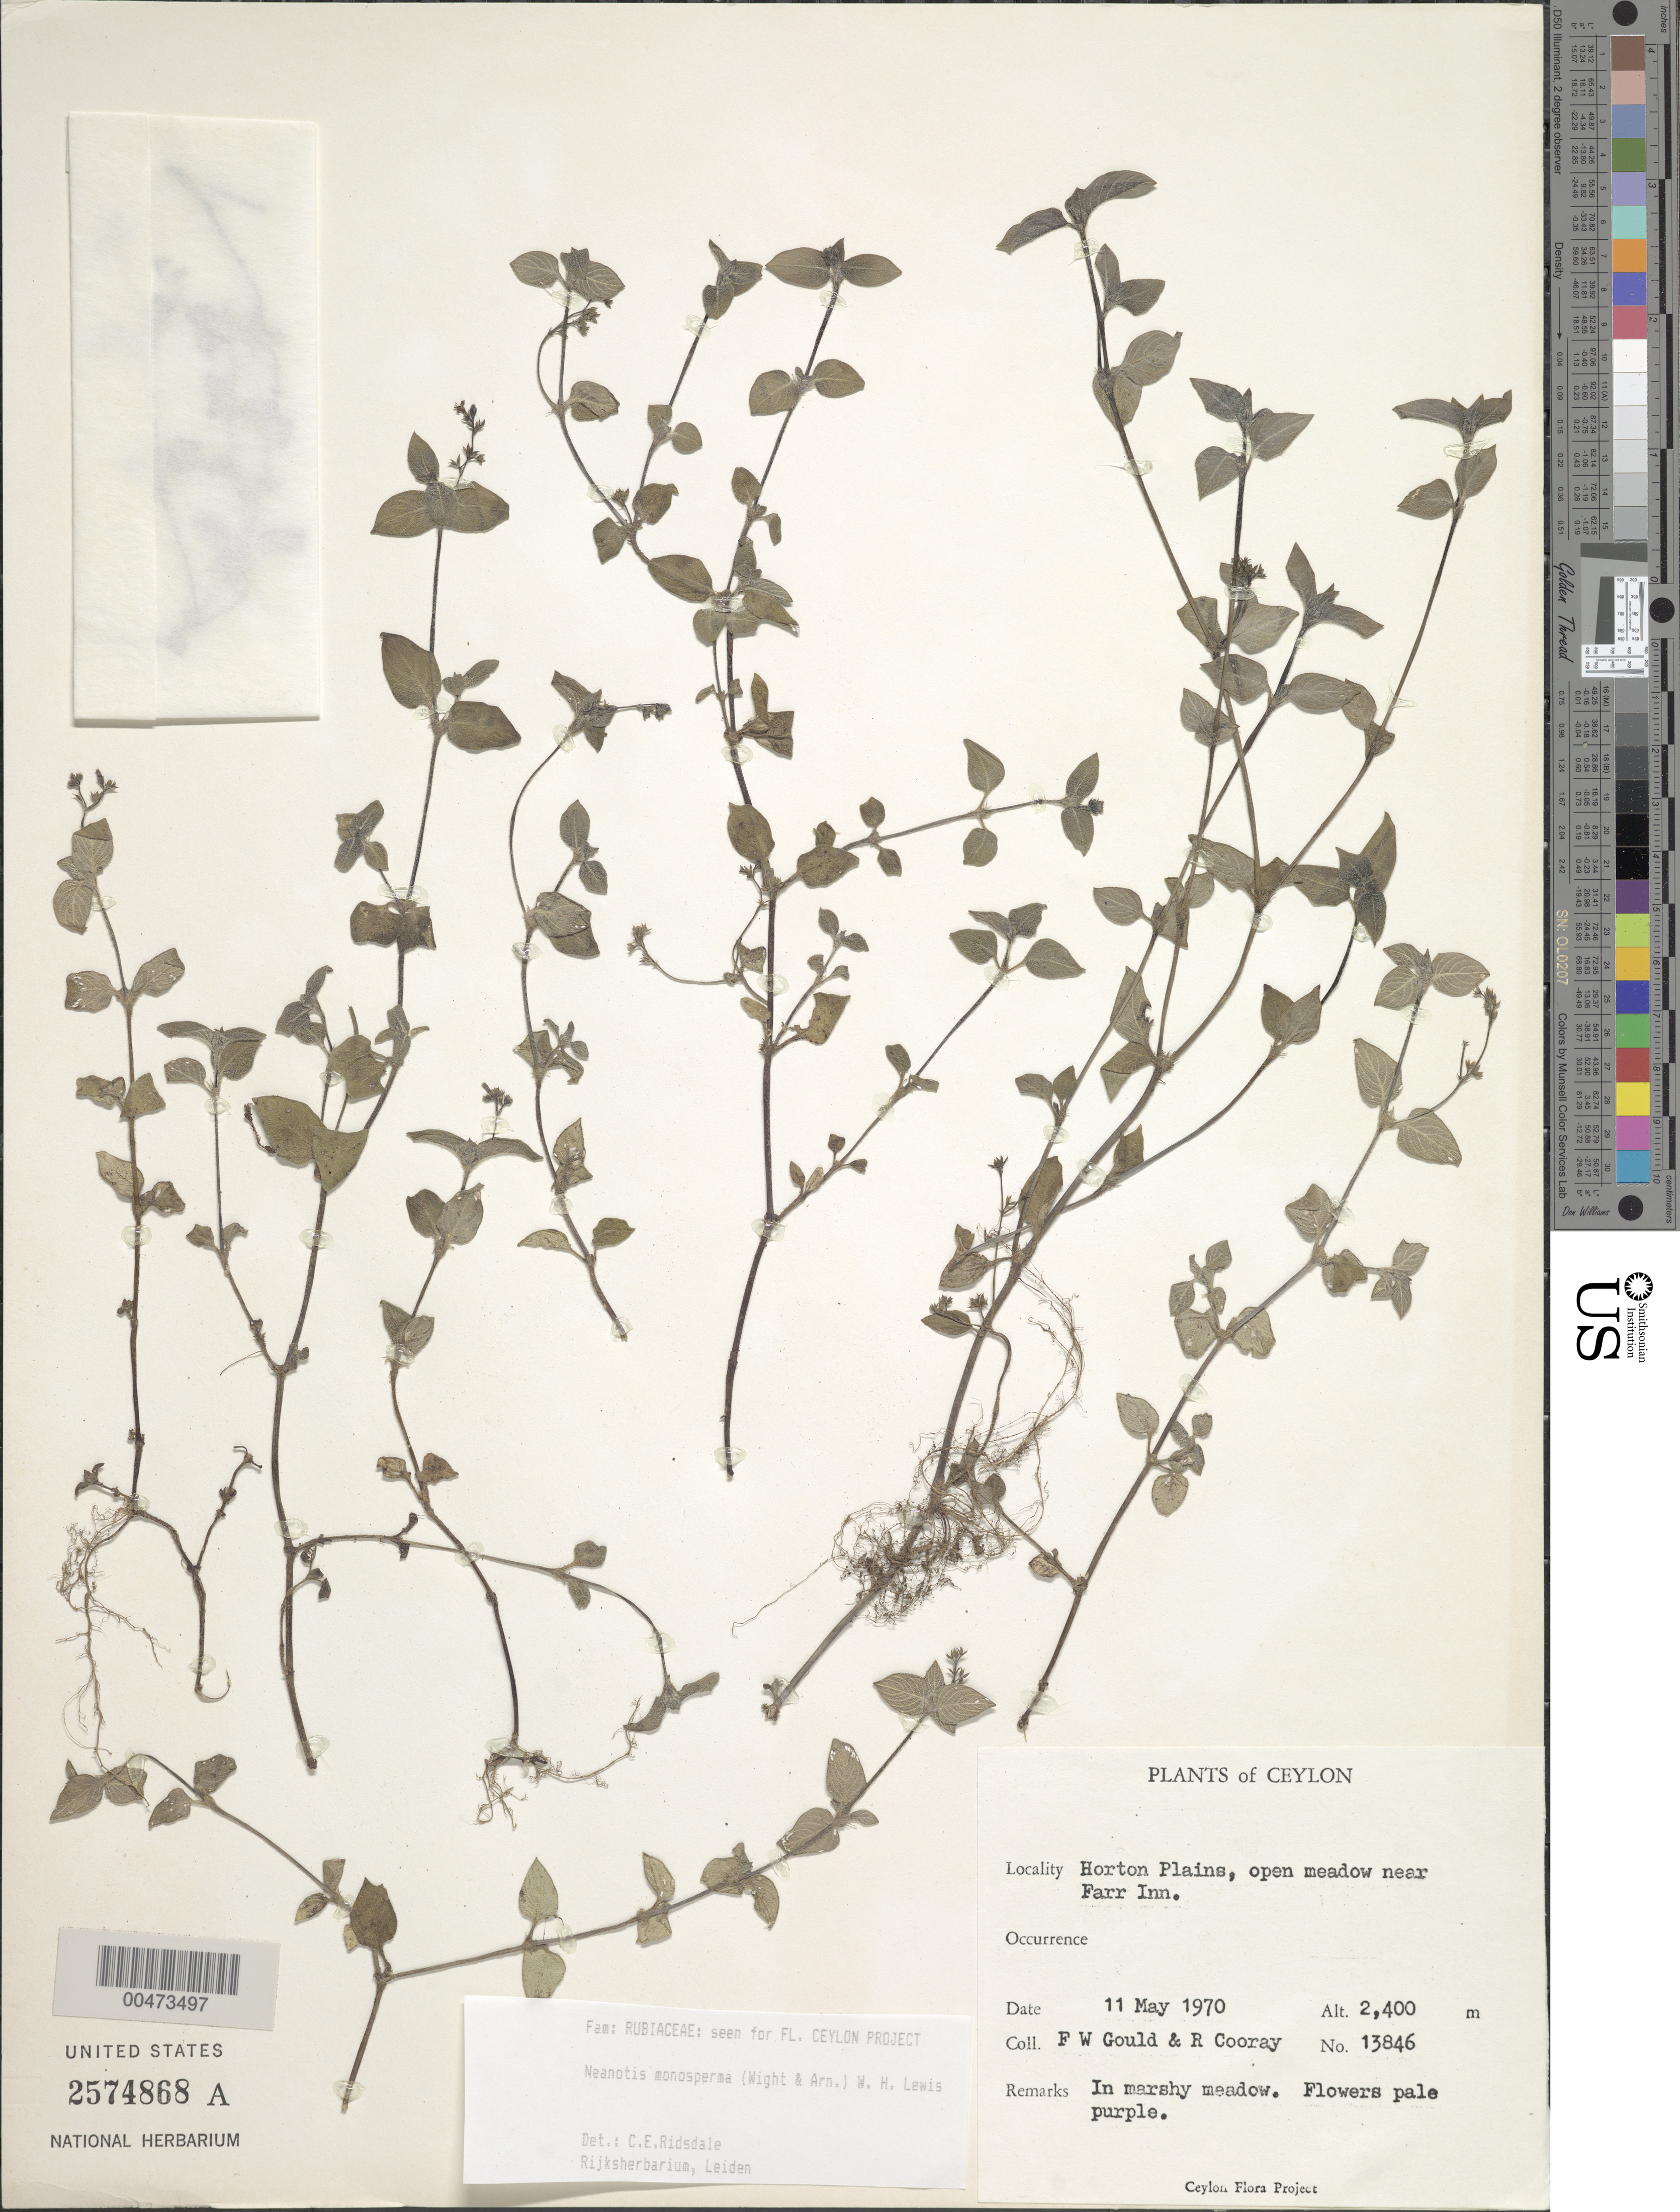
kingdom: Plantae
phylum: Tracheophyta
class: Magnoliopsida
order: Gentianales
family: Rubiaceae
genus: Neanotis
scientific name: Neanotis monosperma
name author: (Wight & Arn.) W.H. Lewis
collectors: F. W. Gould & R. Cooray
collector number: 13846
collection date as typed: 11 May 1970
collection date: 1970-05-11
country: Sri Lanka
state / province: Central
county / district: Nuwara Eliya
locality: Horton Plains, near Farr Inn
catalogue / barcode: US 2574868A